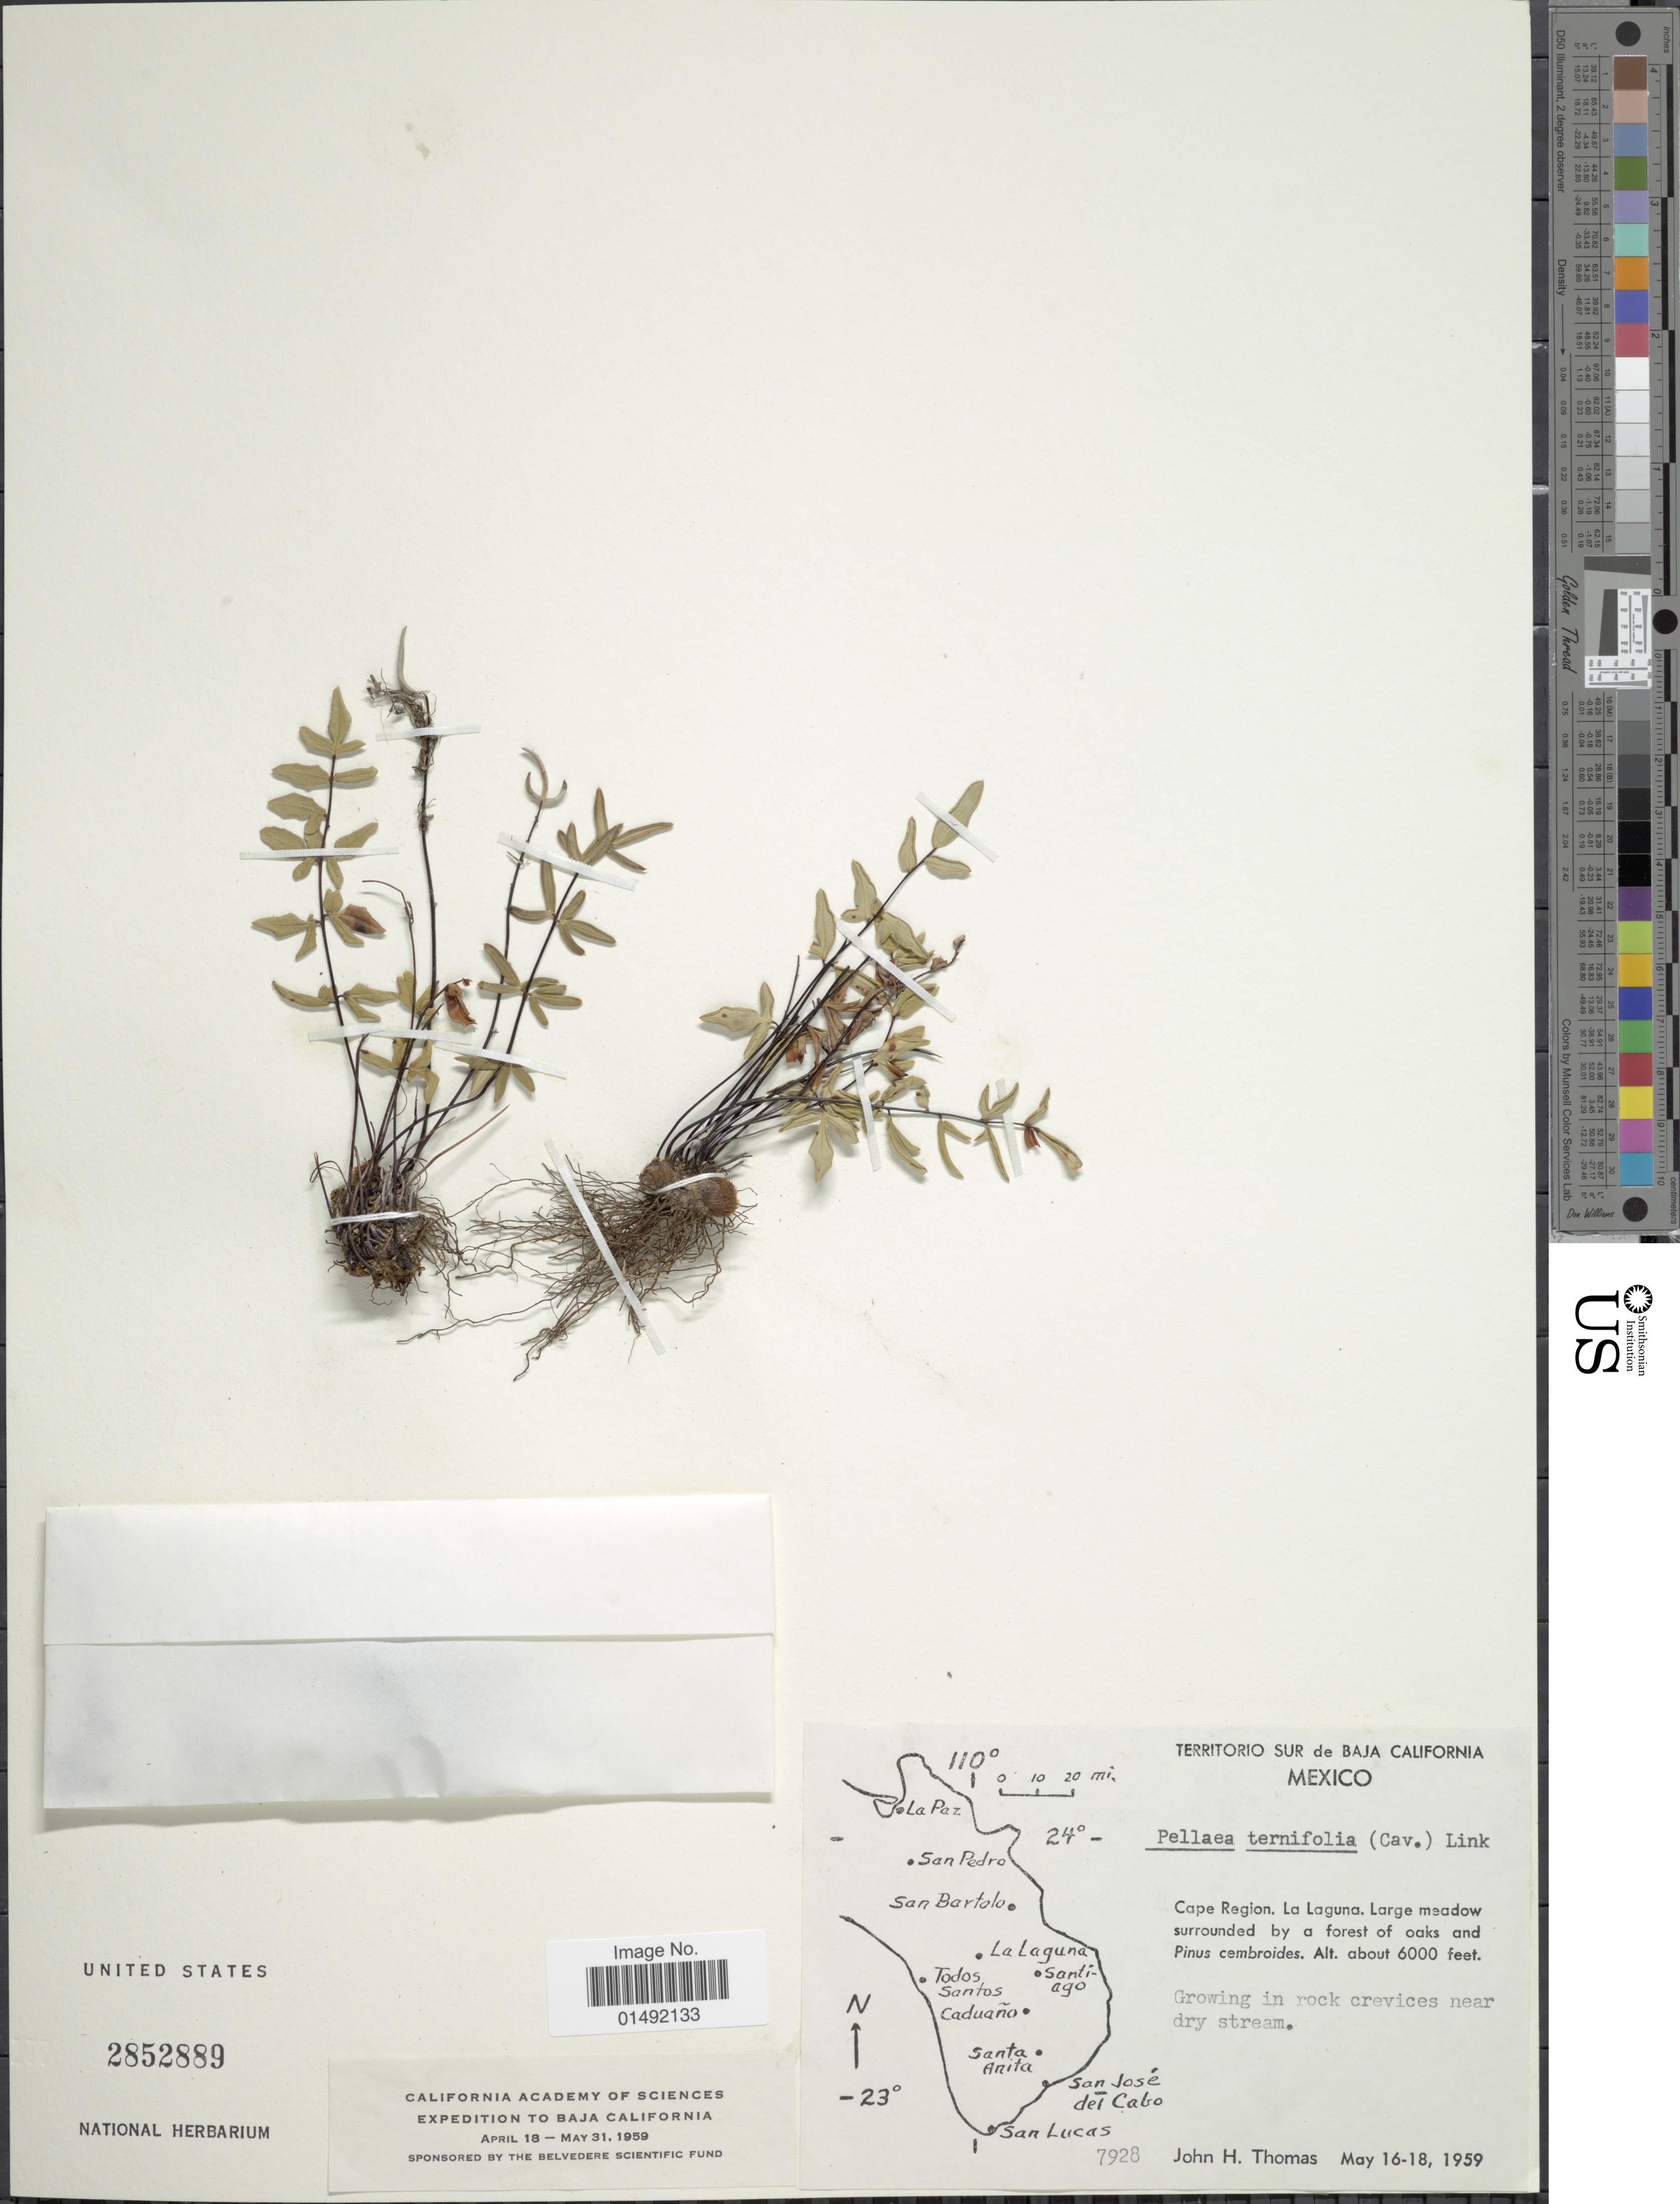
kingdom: Plantae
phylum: Tracheophyta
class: Polypodiopsida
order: Polypodiales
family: Pteridaceae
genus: Pellaea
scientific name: Pellaea ternifolia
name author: (Cav.) Link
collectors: J. H. Thomas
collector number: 7928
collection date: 1959-05-16/1959-05-18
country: Mexico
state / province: Baja California Sur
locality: Territorio Sur de Baja California, Cape Region. La Laguna.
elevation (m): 1829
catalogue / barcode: US 2852889